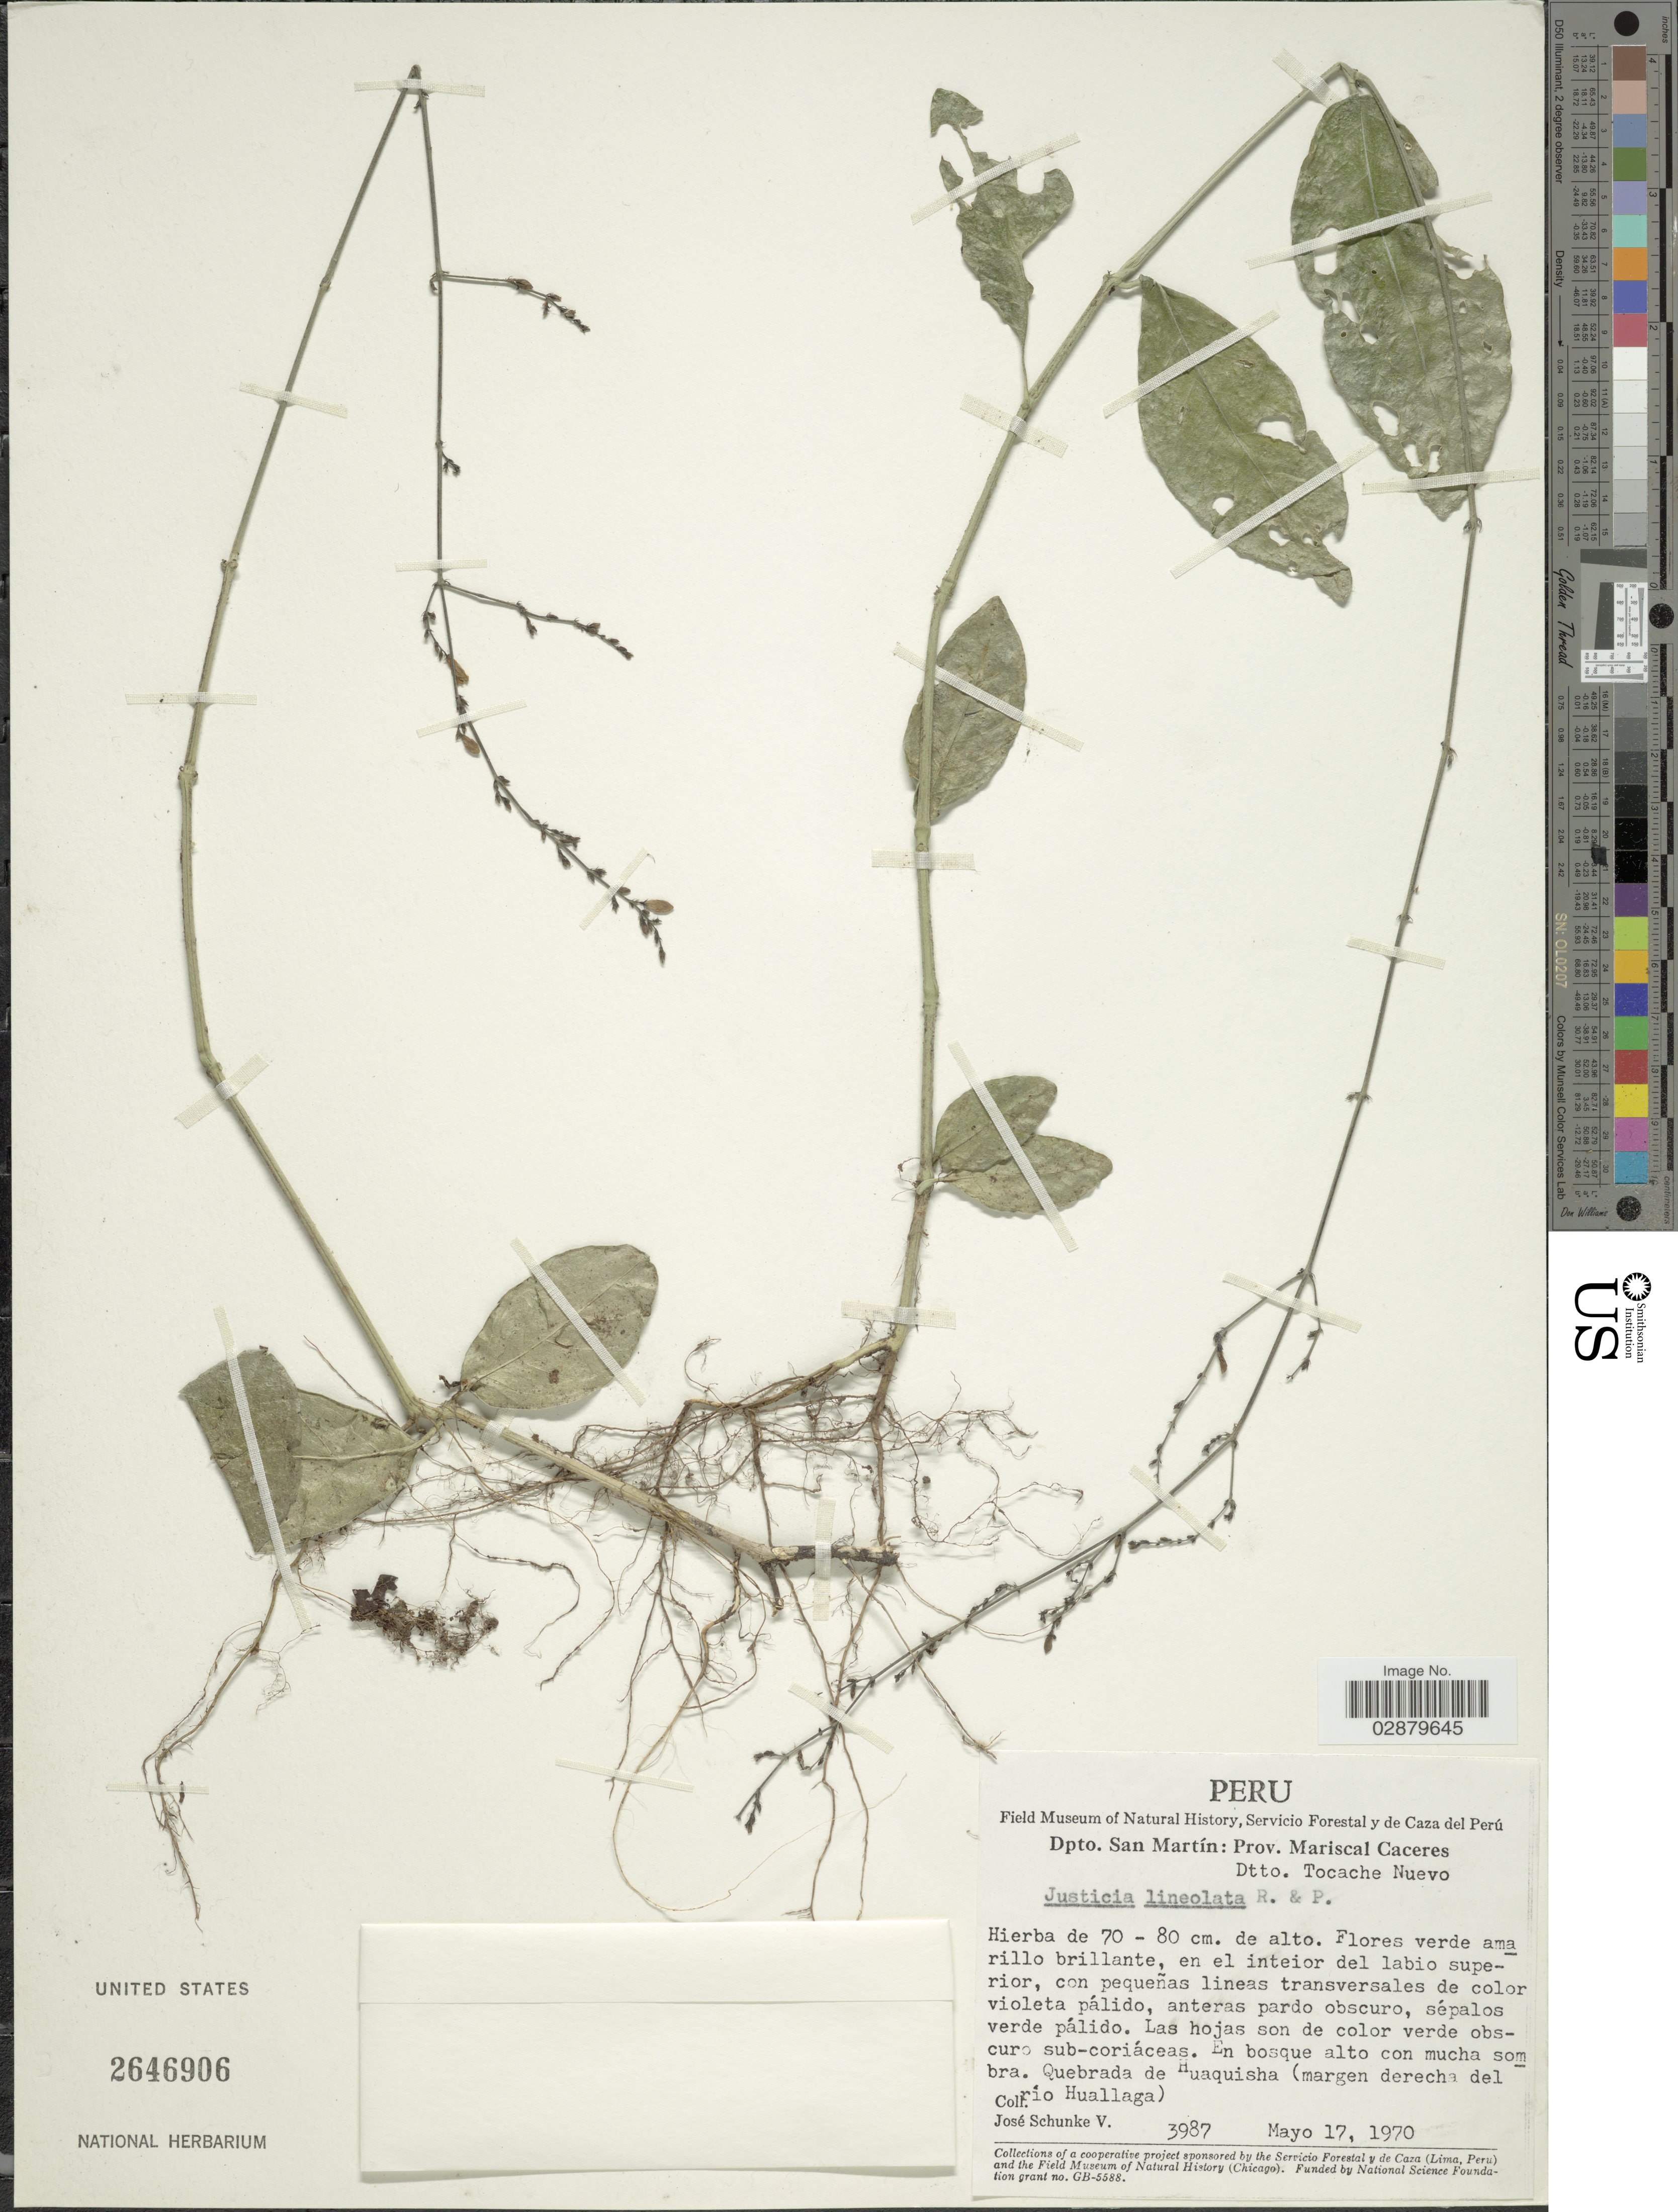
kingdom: Plantae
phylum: Tracheophyta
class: Magnoliopsida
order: Lamiales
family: Acanthaceae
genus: Justicia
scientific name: Justicia lineolata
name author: Ruiz & Pav.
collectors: J. Schunke Vigo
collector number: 3987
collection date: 1970-05-17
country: Peru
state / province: San Martín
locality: Dpto. San Martín: Prov. Mariscal Caceres. Dtto. Tocache Nuevo. Quebrada de Huaquisha (margen derecha del río Huallaga).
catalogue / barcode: US 2646906